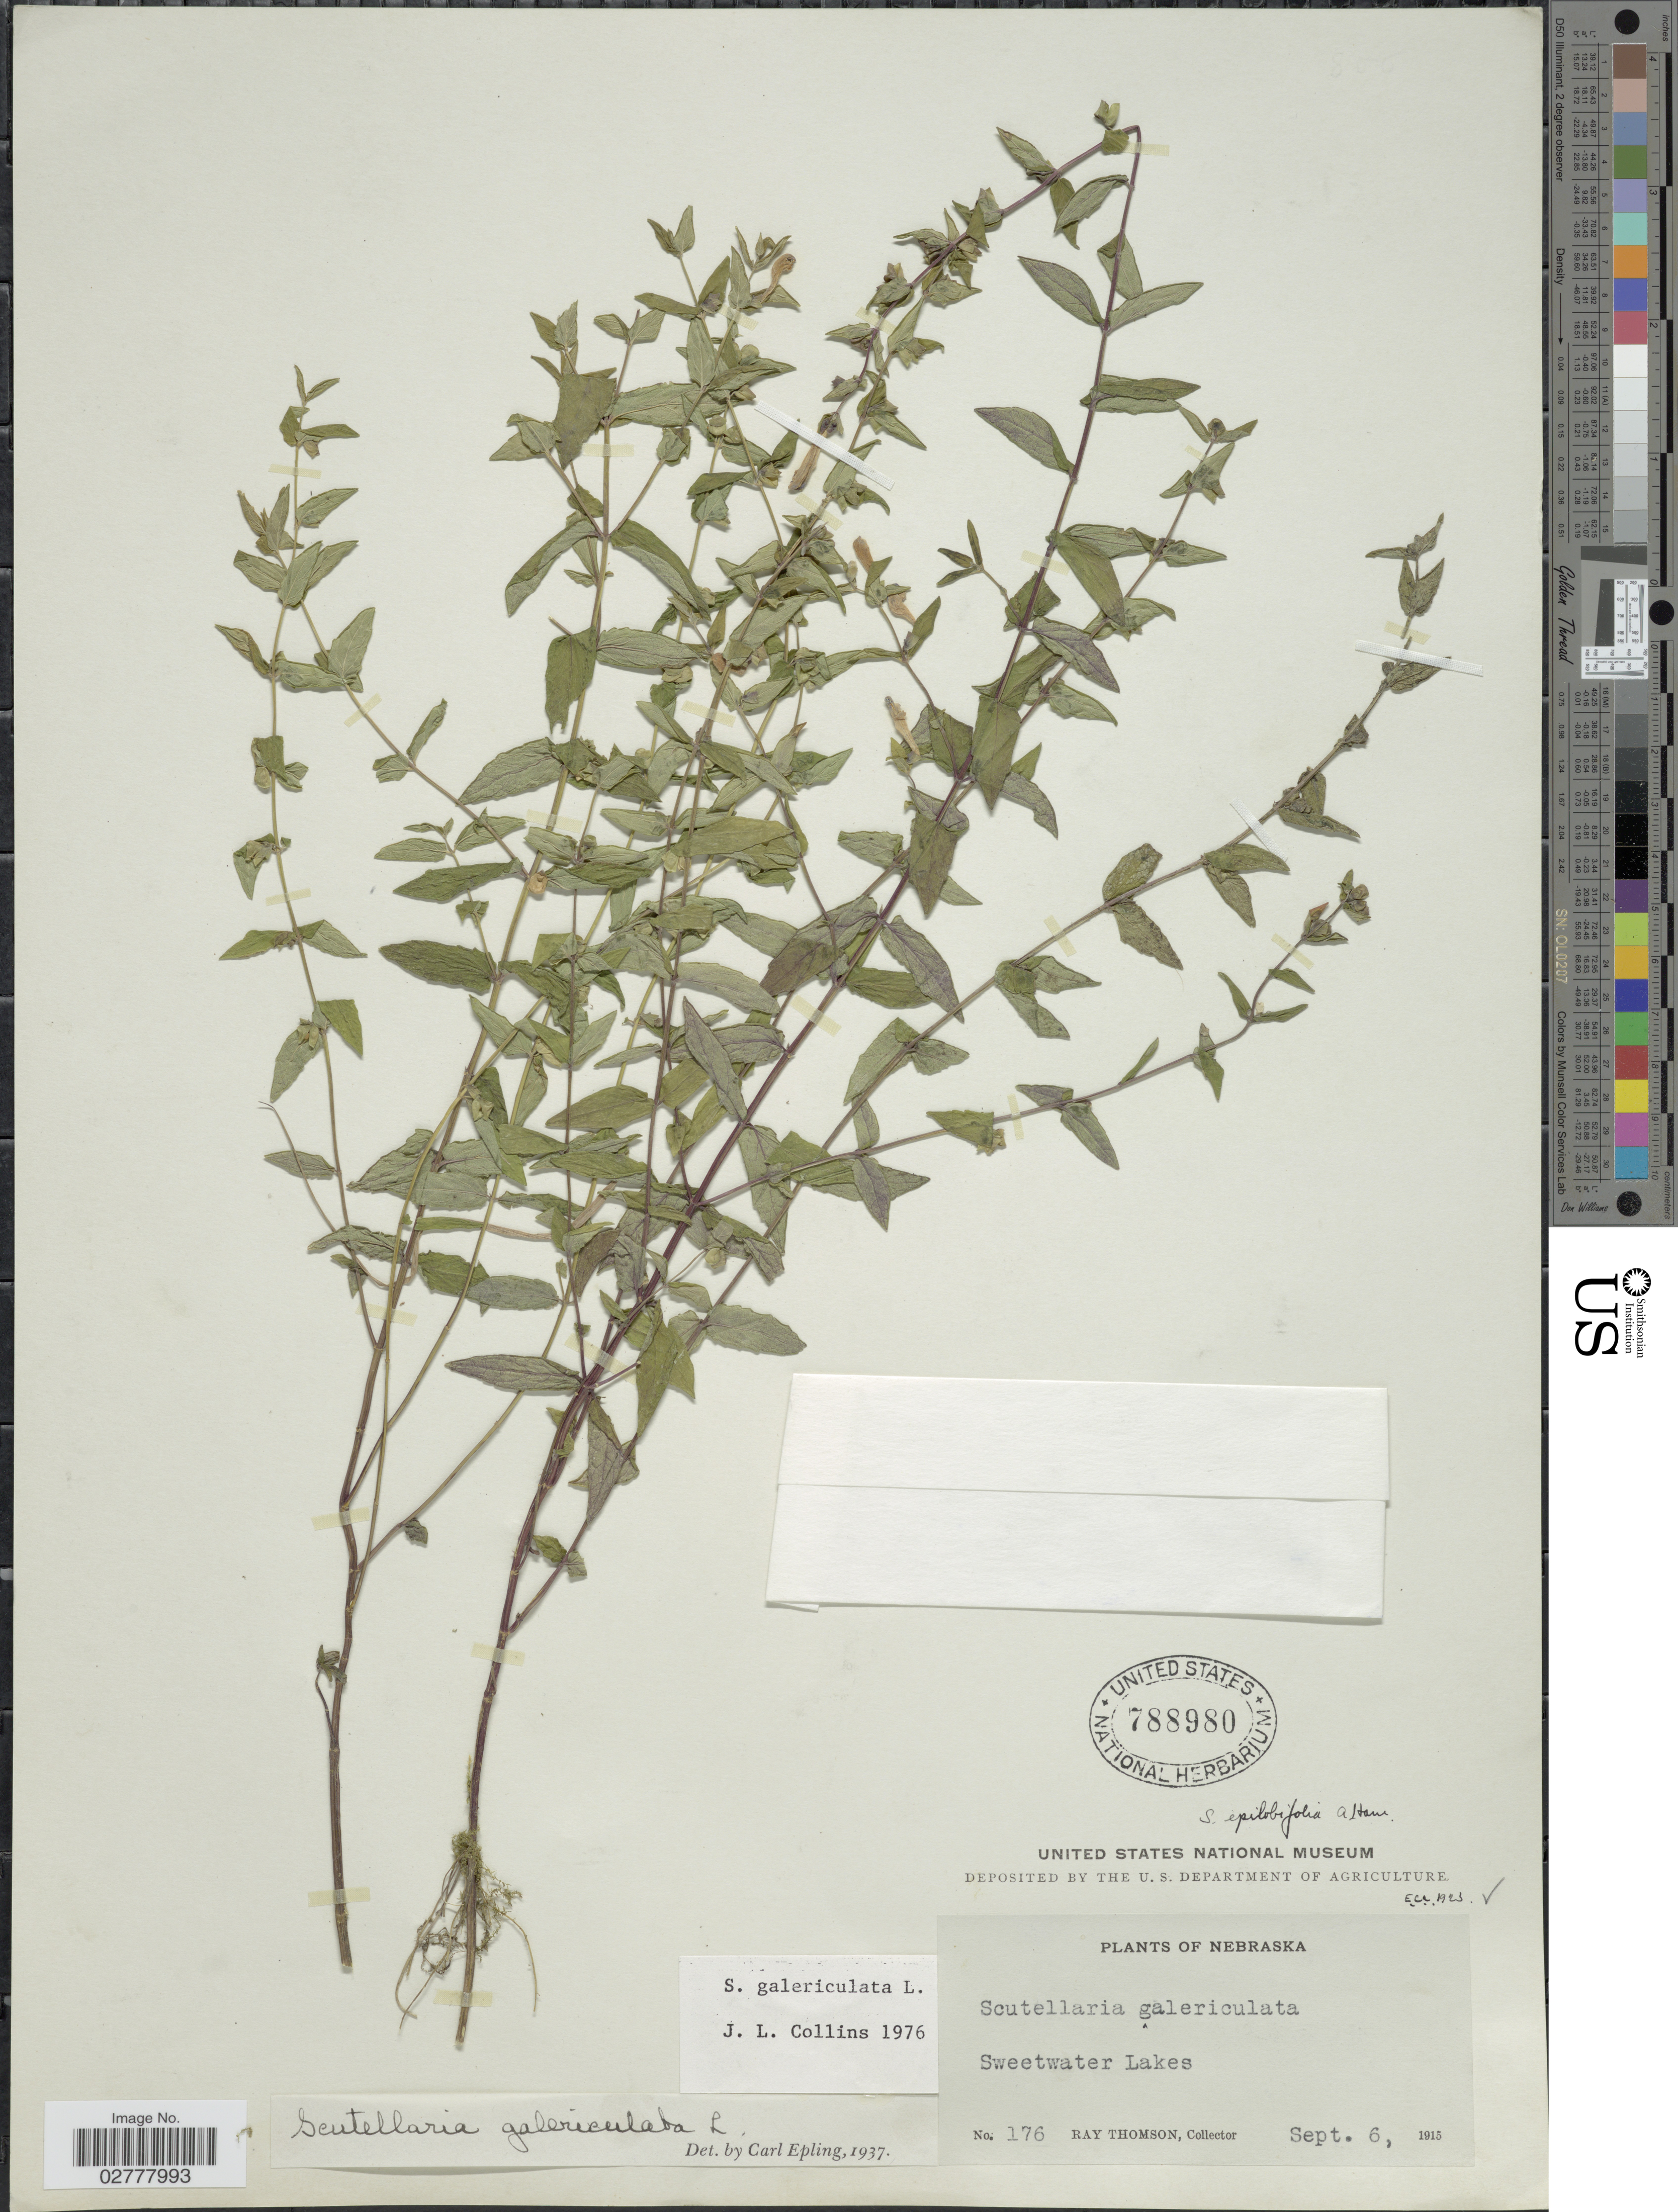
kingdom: Plantae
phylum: Tracheophyta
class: Magnoliopsida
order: Lamiales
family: Lamiaceae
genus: Scutellaria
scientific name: Scutellaria galericulata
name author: L.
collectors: R. Thomson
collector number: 176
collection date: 1915-09-06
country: United States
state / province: Nebraska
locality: Sweetwater Lakes.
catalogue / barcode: US 788980